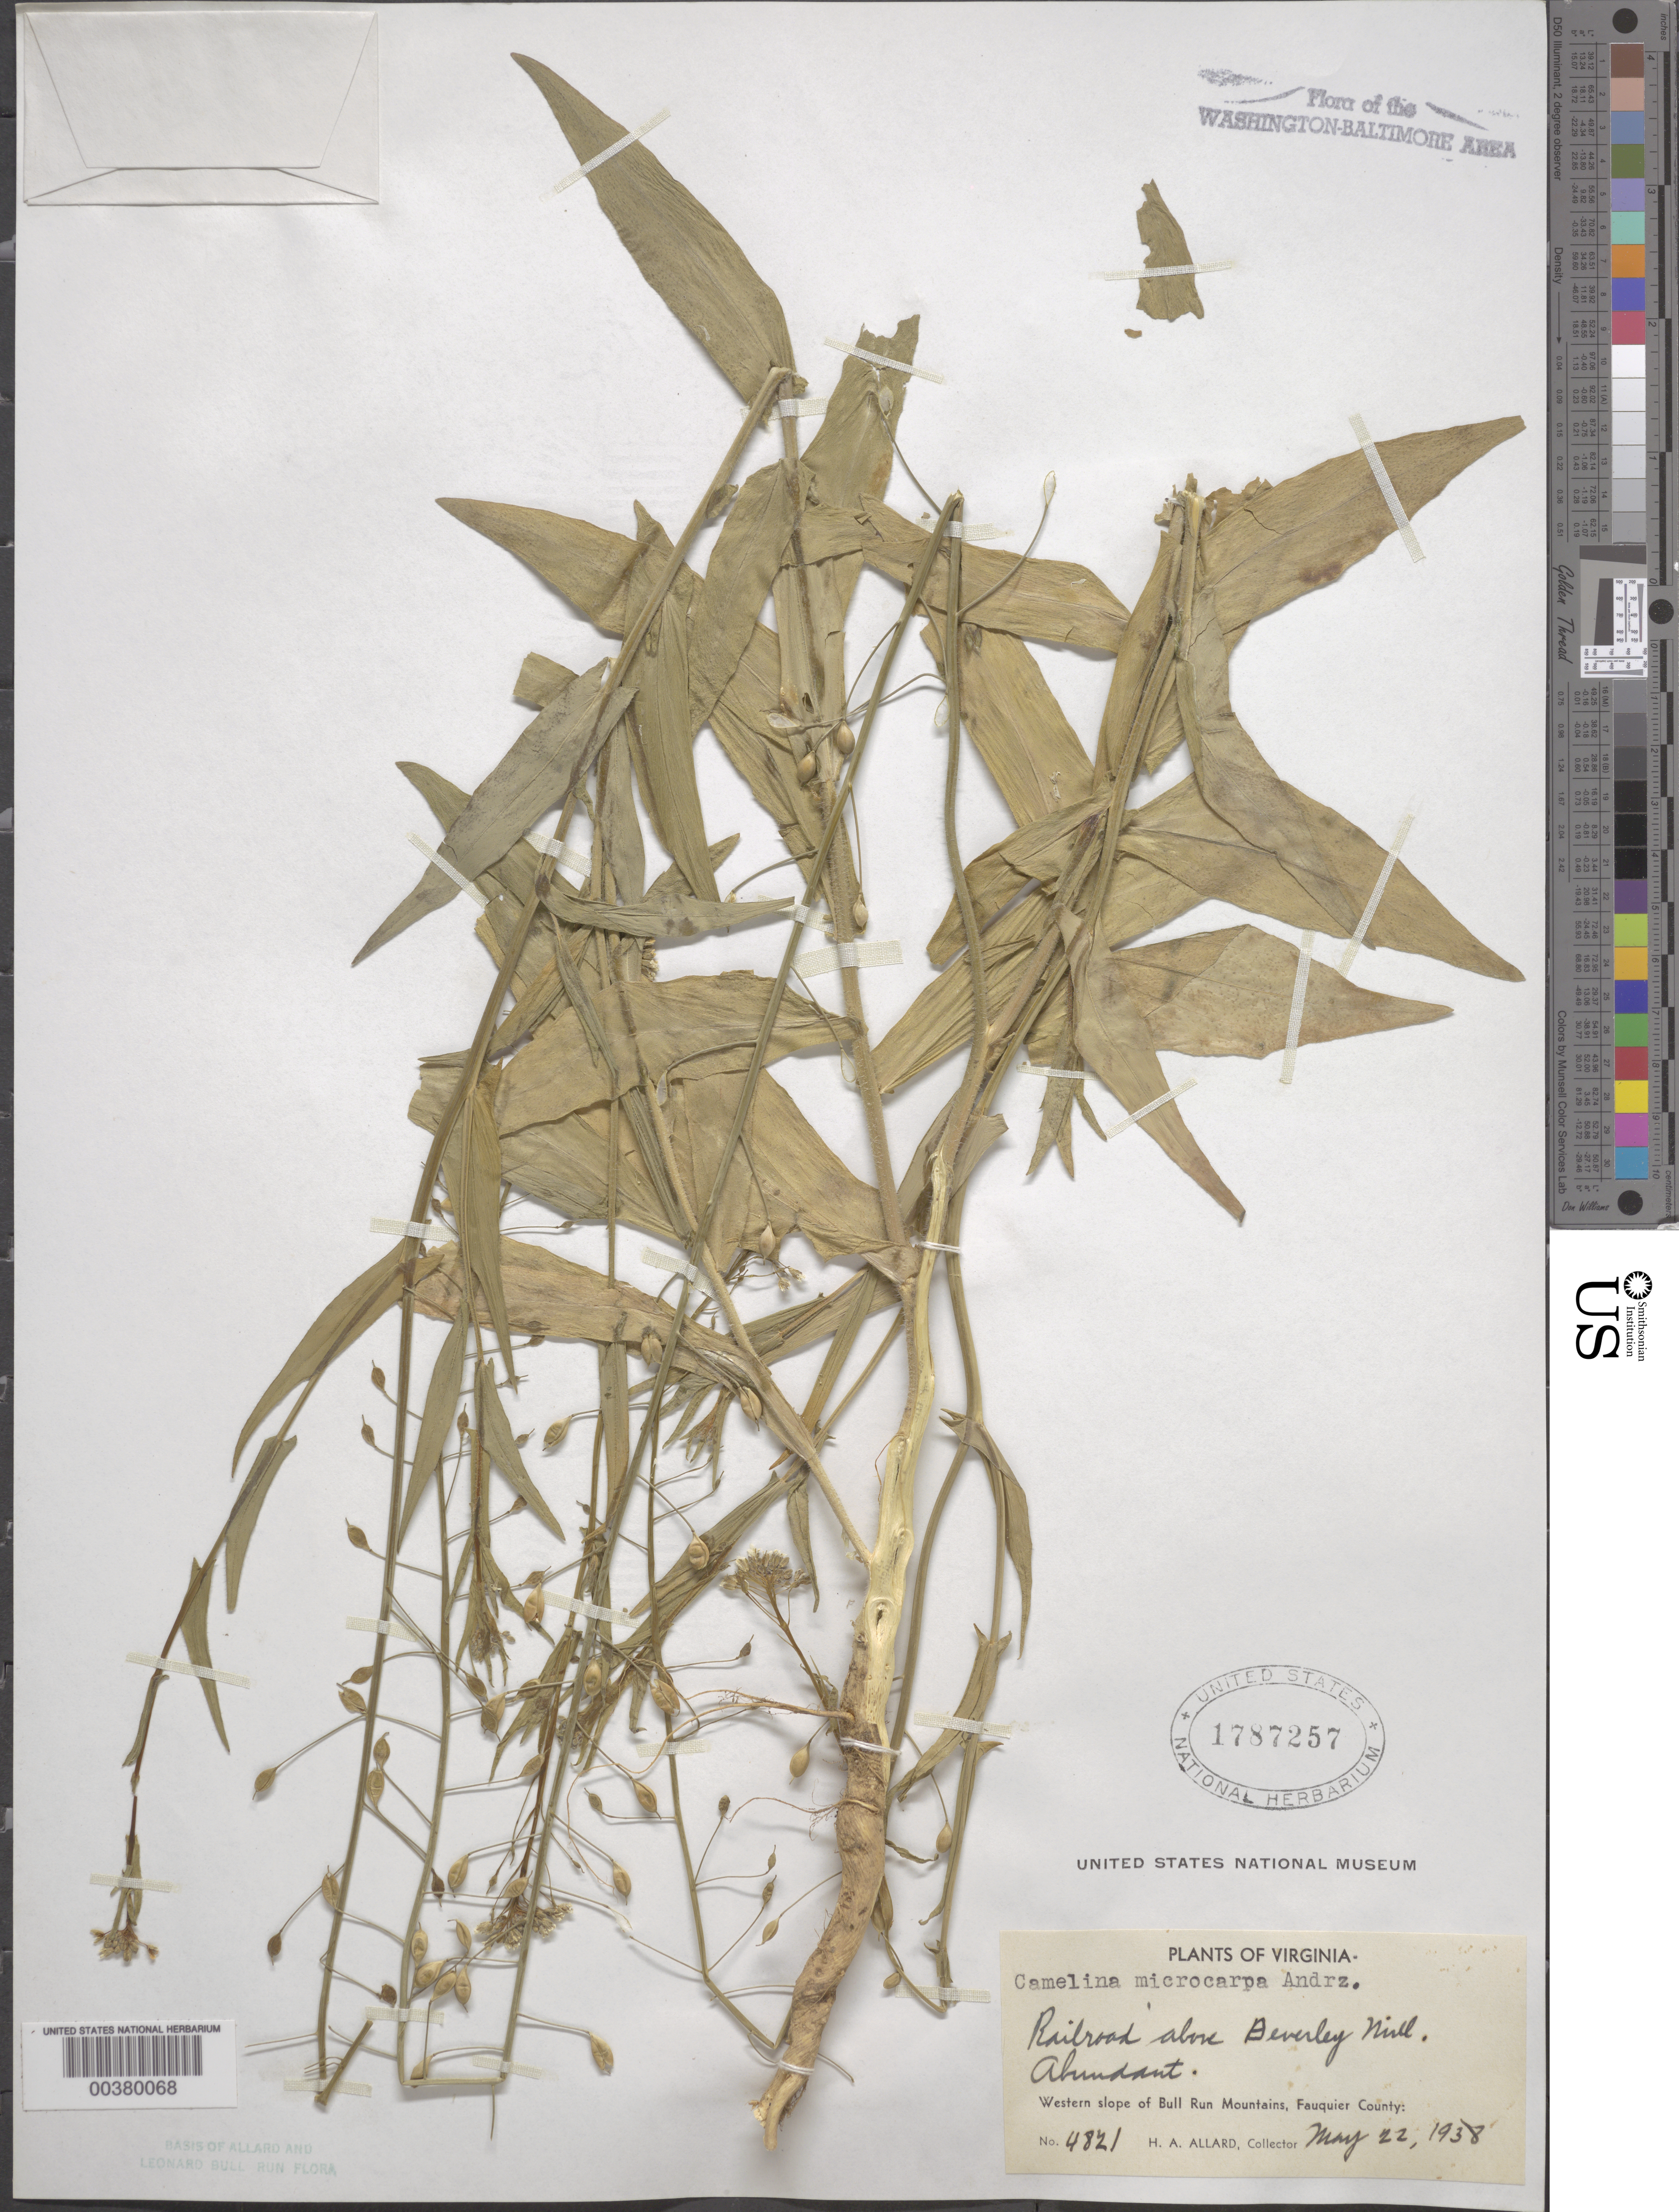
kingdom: Plantae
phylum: Tracheophyta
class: Magnoliopsida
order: Brassicales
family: Brassicaceae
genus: Camelina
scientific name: Camelina microcarpa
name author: DC.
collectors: H. A. Allard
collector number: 4821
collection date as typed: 22 May 1938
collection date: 1938-05-22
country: United States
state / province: Virginia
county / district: Fauquier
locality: Above Beverley Mill, Railroad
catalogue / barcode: US 1787257